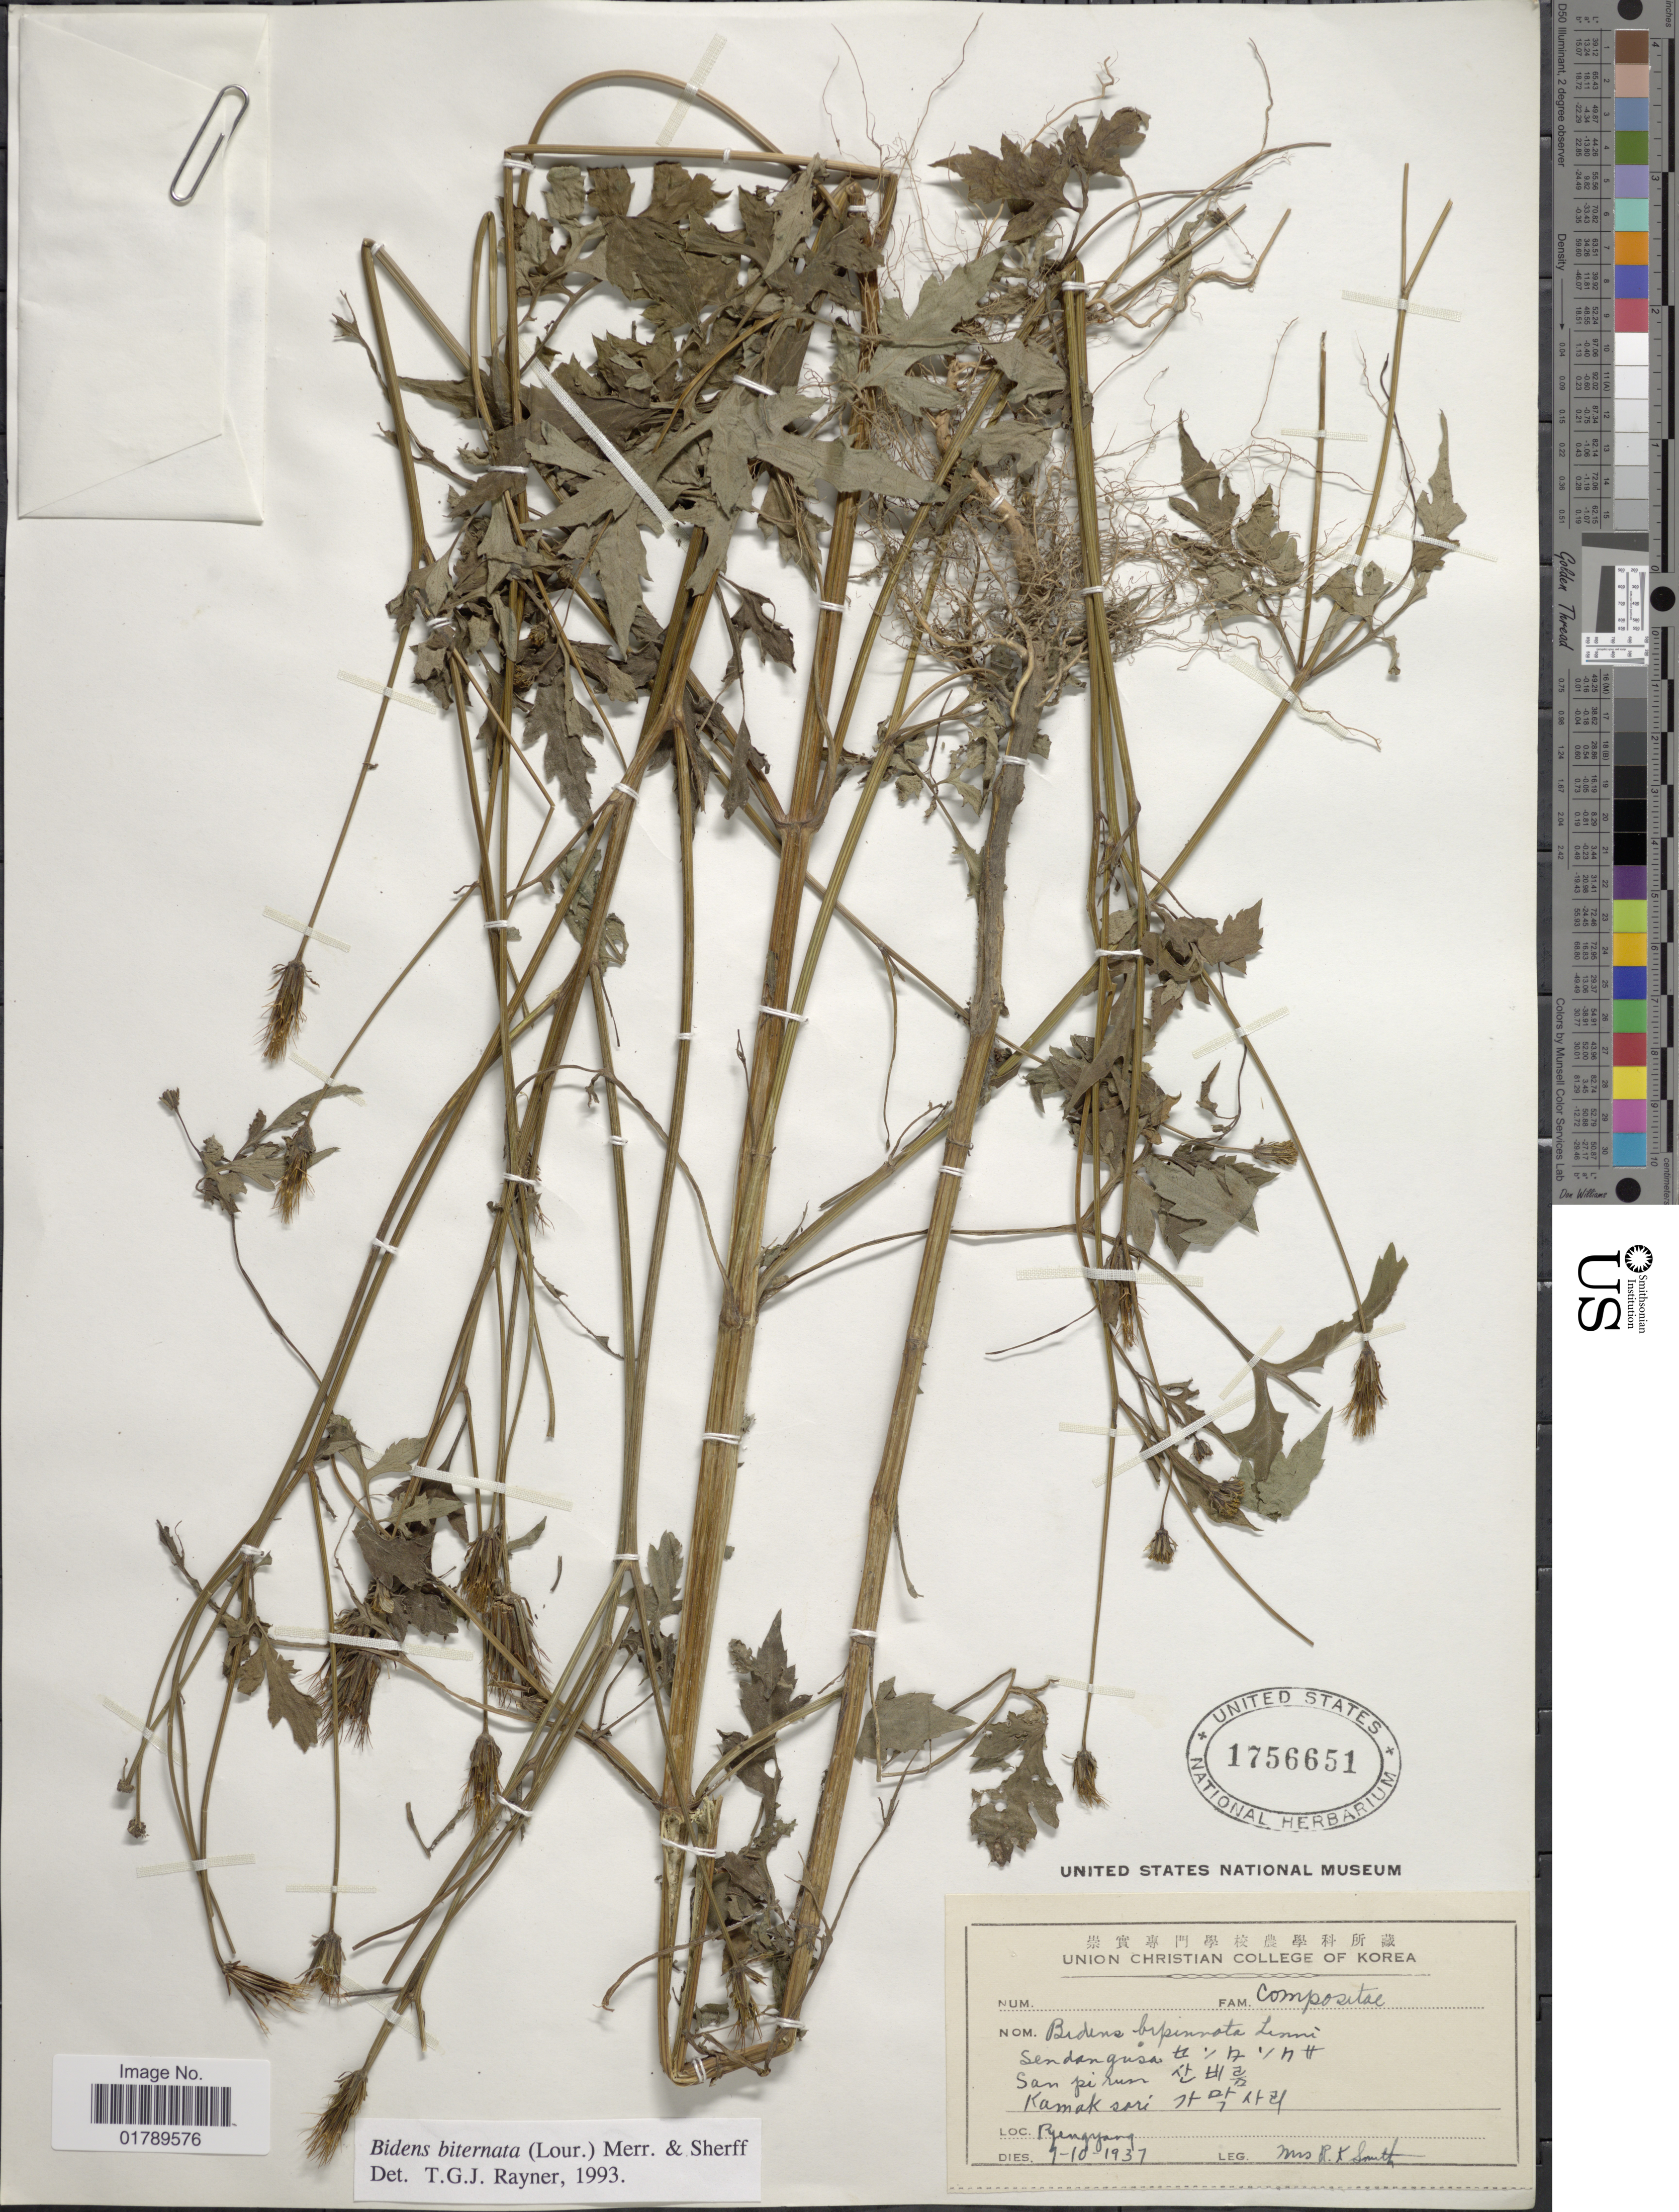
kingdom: Plantae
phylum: Tracheophyta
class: Magnoliopsida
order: Asterales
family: Asteraceae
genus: Bidens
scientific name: Bidens biternata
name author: (Lour.) Merr. & Sherff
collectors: Mrs. R. K. Smith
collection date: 1937-10-01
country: North Korea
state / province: P'yongyang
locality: Sendangusa. San pi rum. Kamaksori. Pyengyang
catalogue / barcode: US 1756651